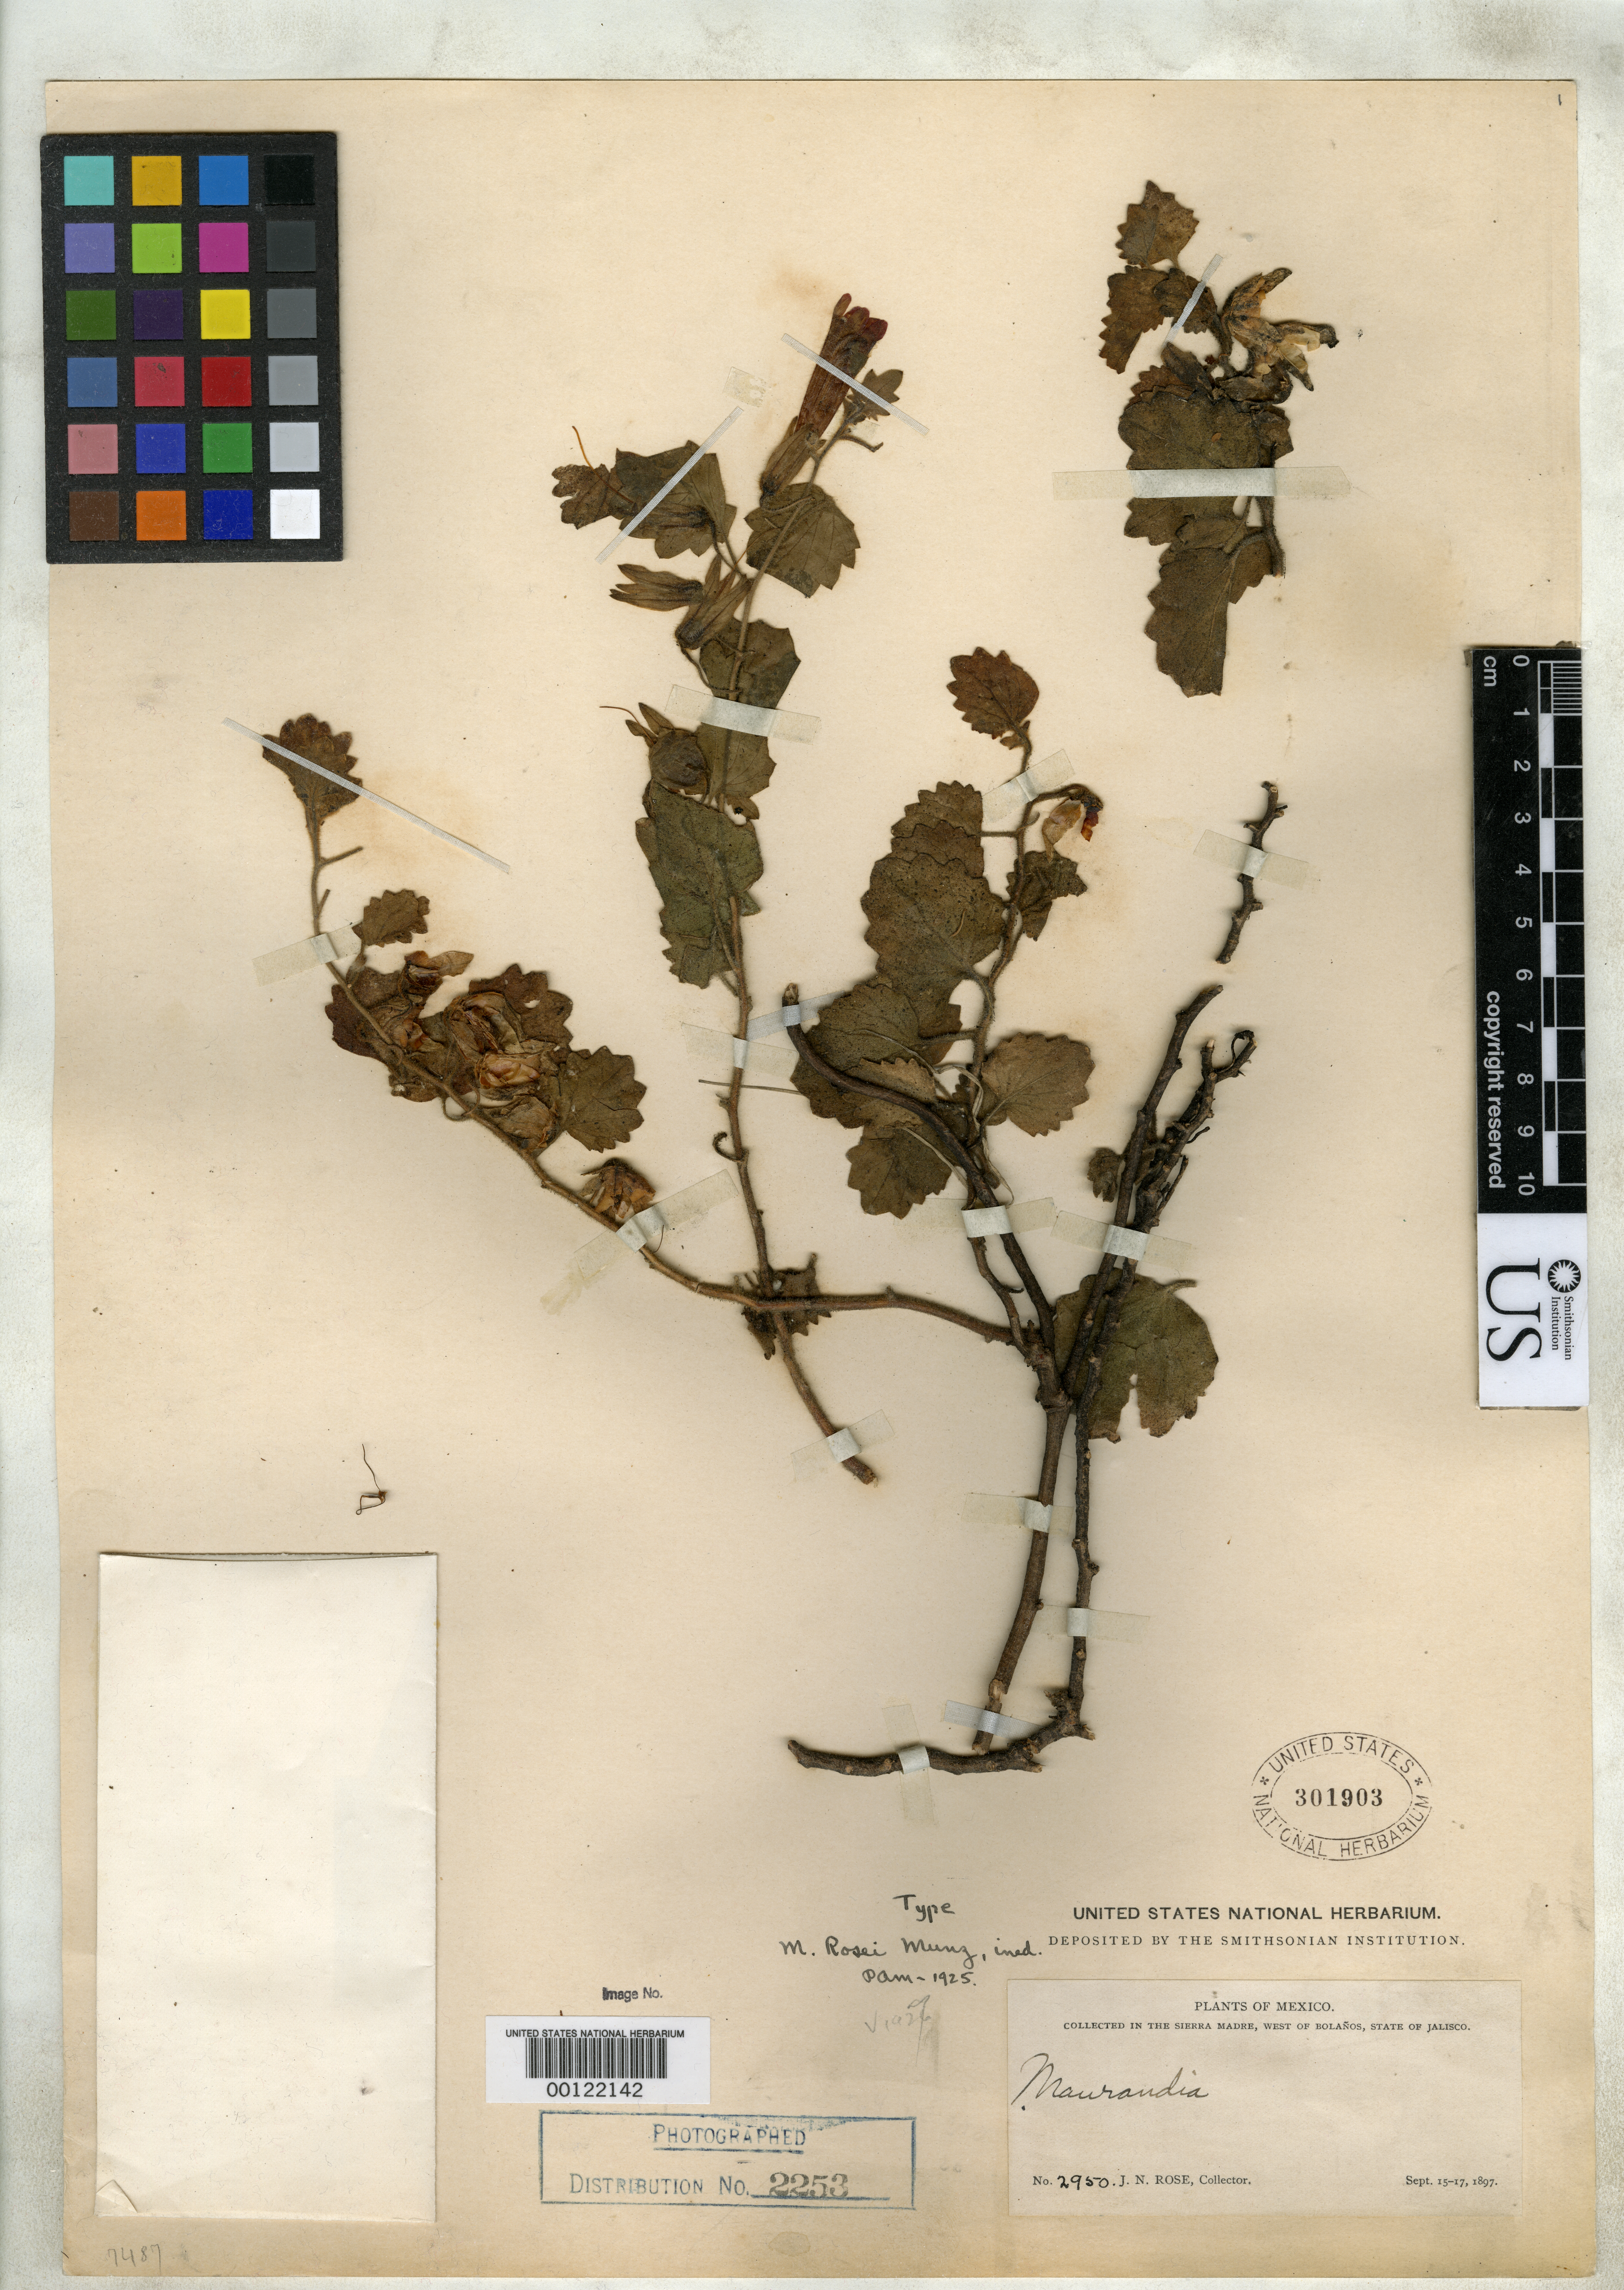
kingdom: Plantae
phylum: Tracheophyta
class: Magnoliopsida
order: Lamiales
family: Plantaginaceae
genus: Maurandya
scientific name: Maurandya rosei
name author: Munz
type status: Holotype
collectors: J. N. Rose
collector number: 2950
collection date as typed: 15 Sep 1897 to 01 Oct 1897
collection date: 1897-09-15/1897-10-01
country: Mexico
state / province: Jalisco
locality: Bolaños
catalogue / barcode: US 301903